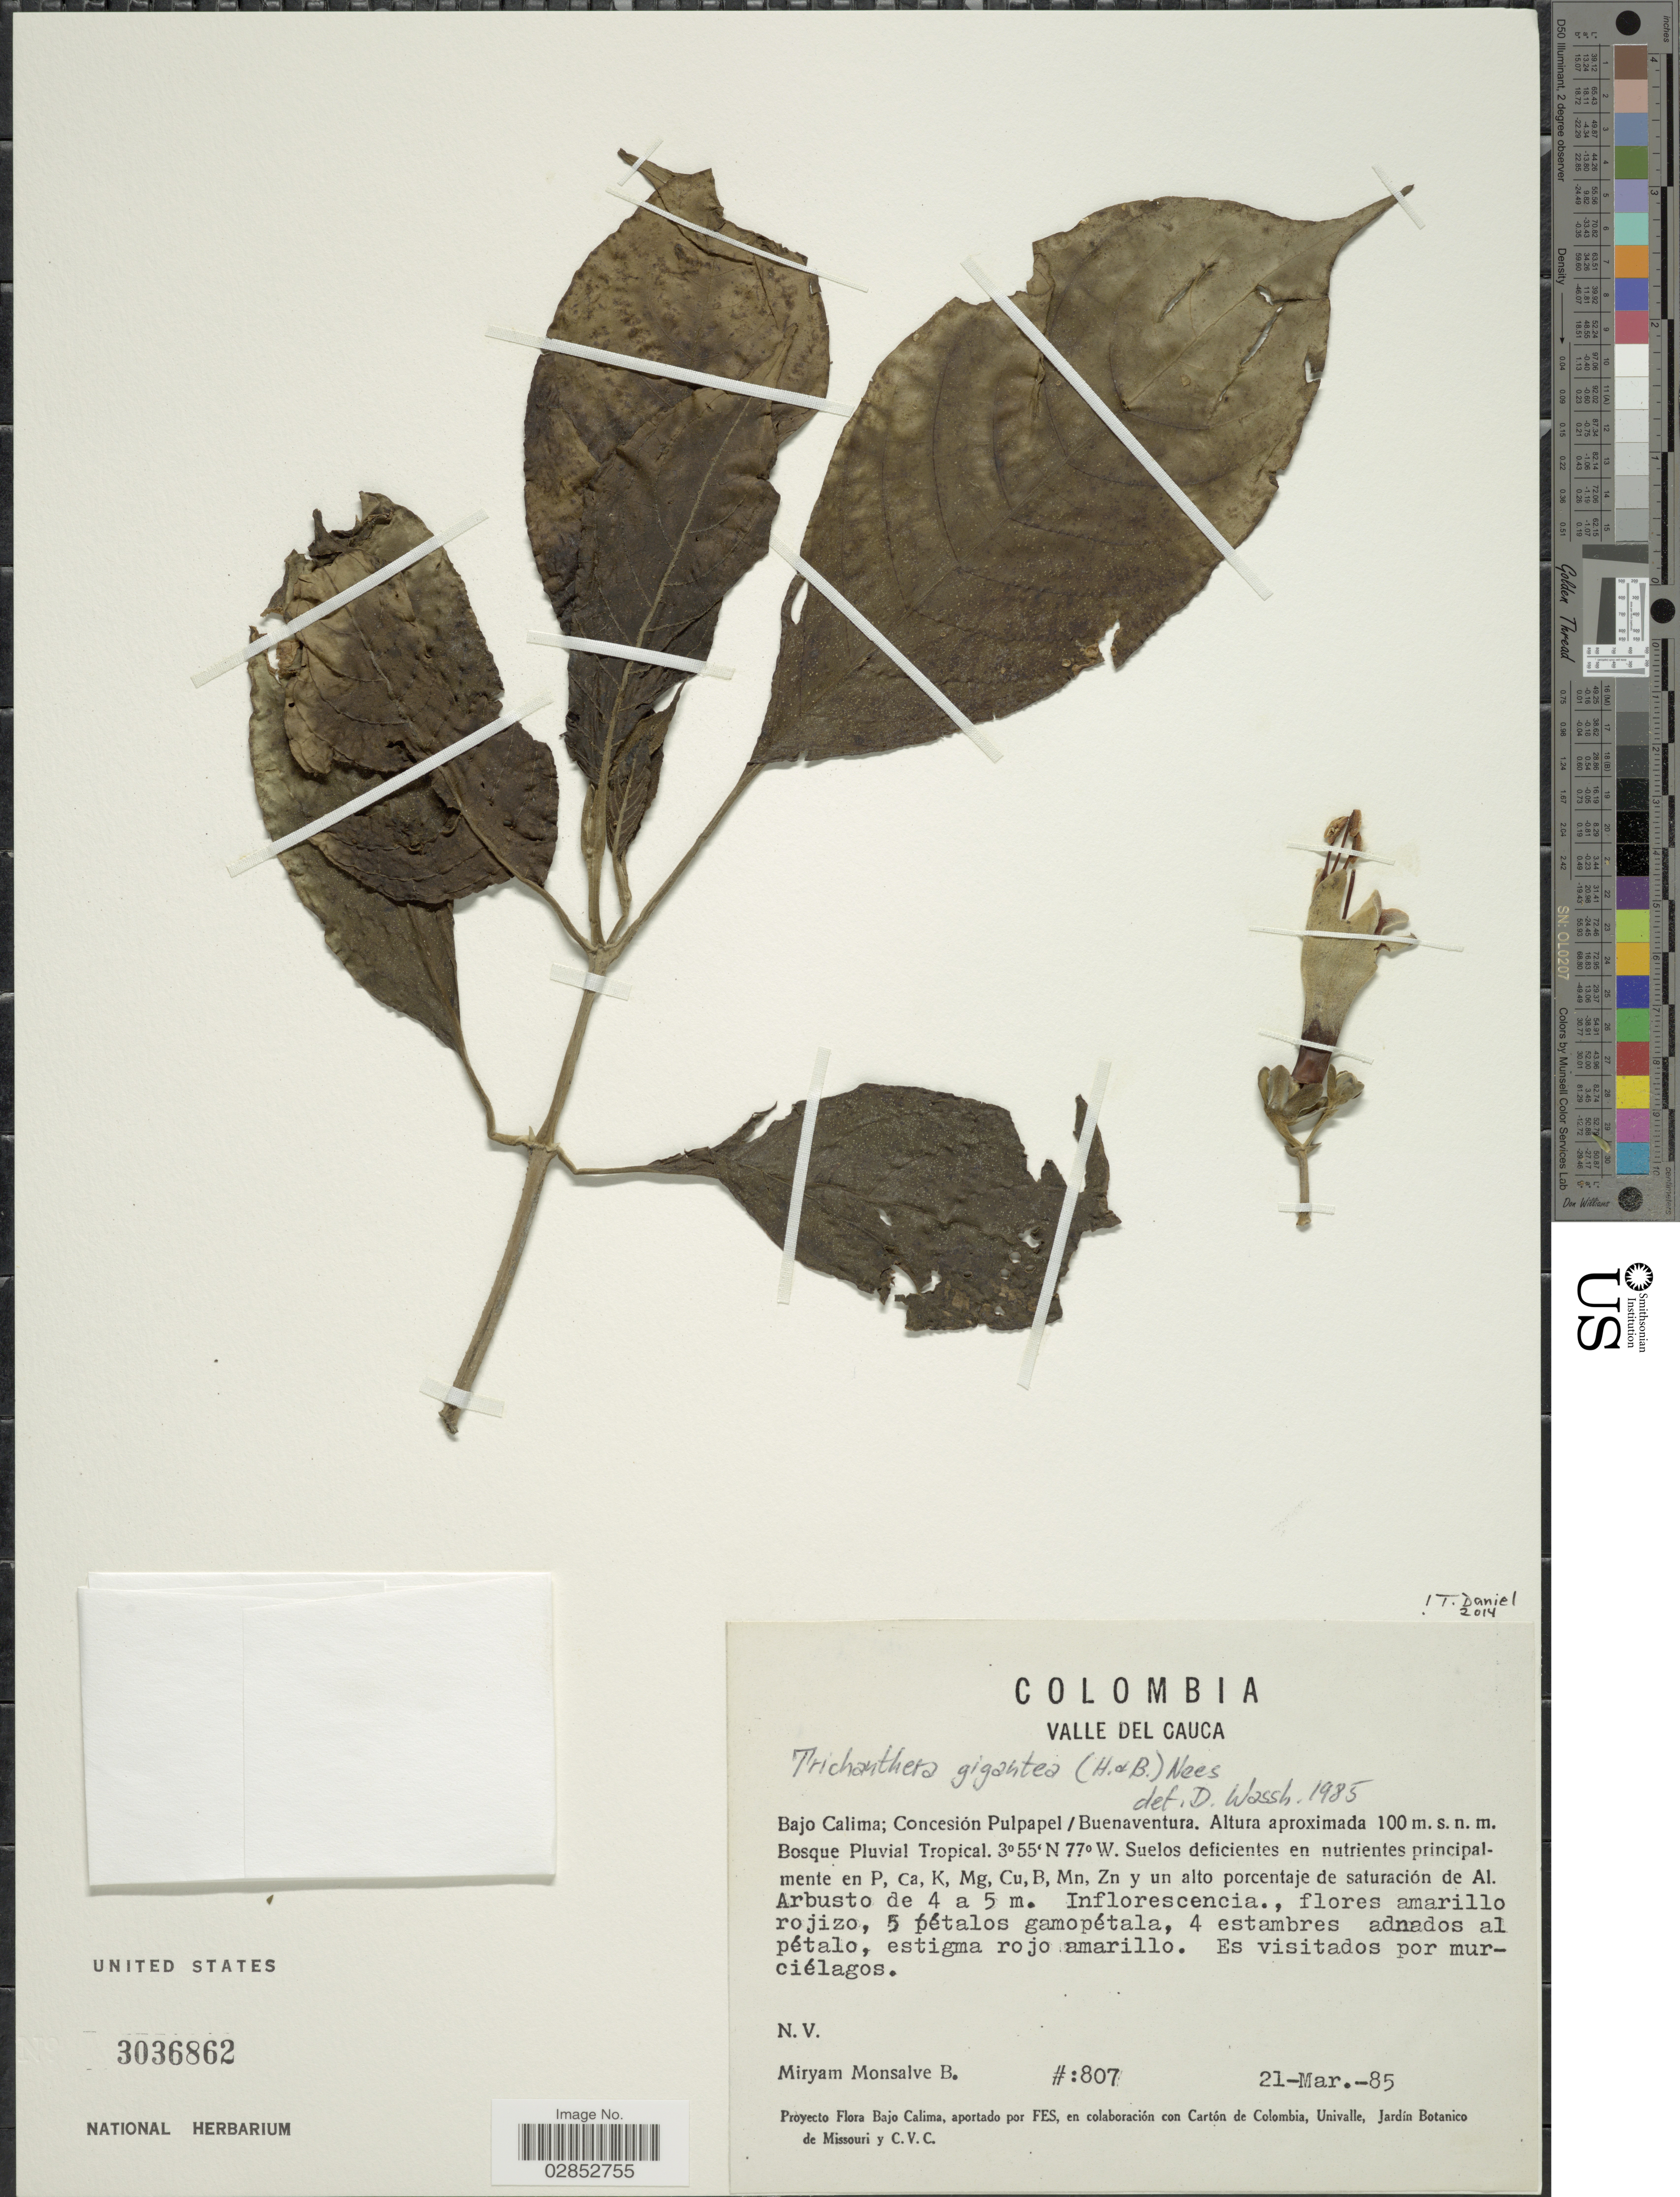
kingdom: Plantae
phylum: Tracheophyta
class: Magnoliopsida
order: Lamiales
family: Acanthaceae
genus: Trichanthera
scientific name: Trichanthera gigantea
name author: (Bonpl.) Nees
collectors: M. Monsalve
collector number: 807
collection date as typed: Transcribed d/m/y: 21/3/85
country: Colombia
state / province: Valle del Cauca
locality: Bajo Calima; Concesión Pulpapel/ Buenaventura.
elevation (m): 100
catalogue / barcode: US 3036862